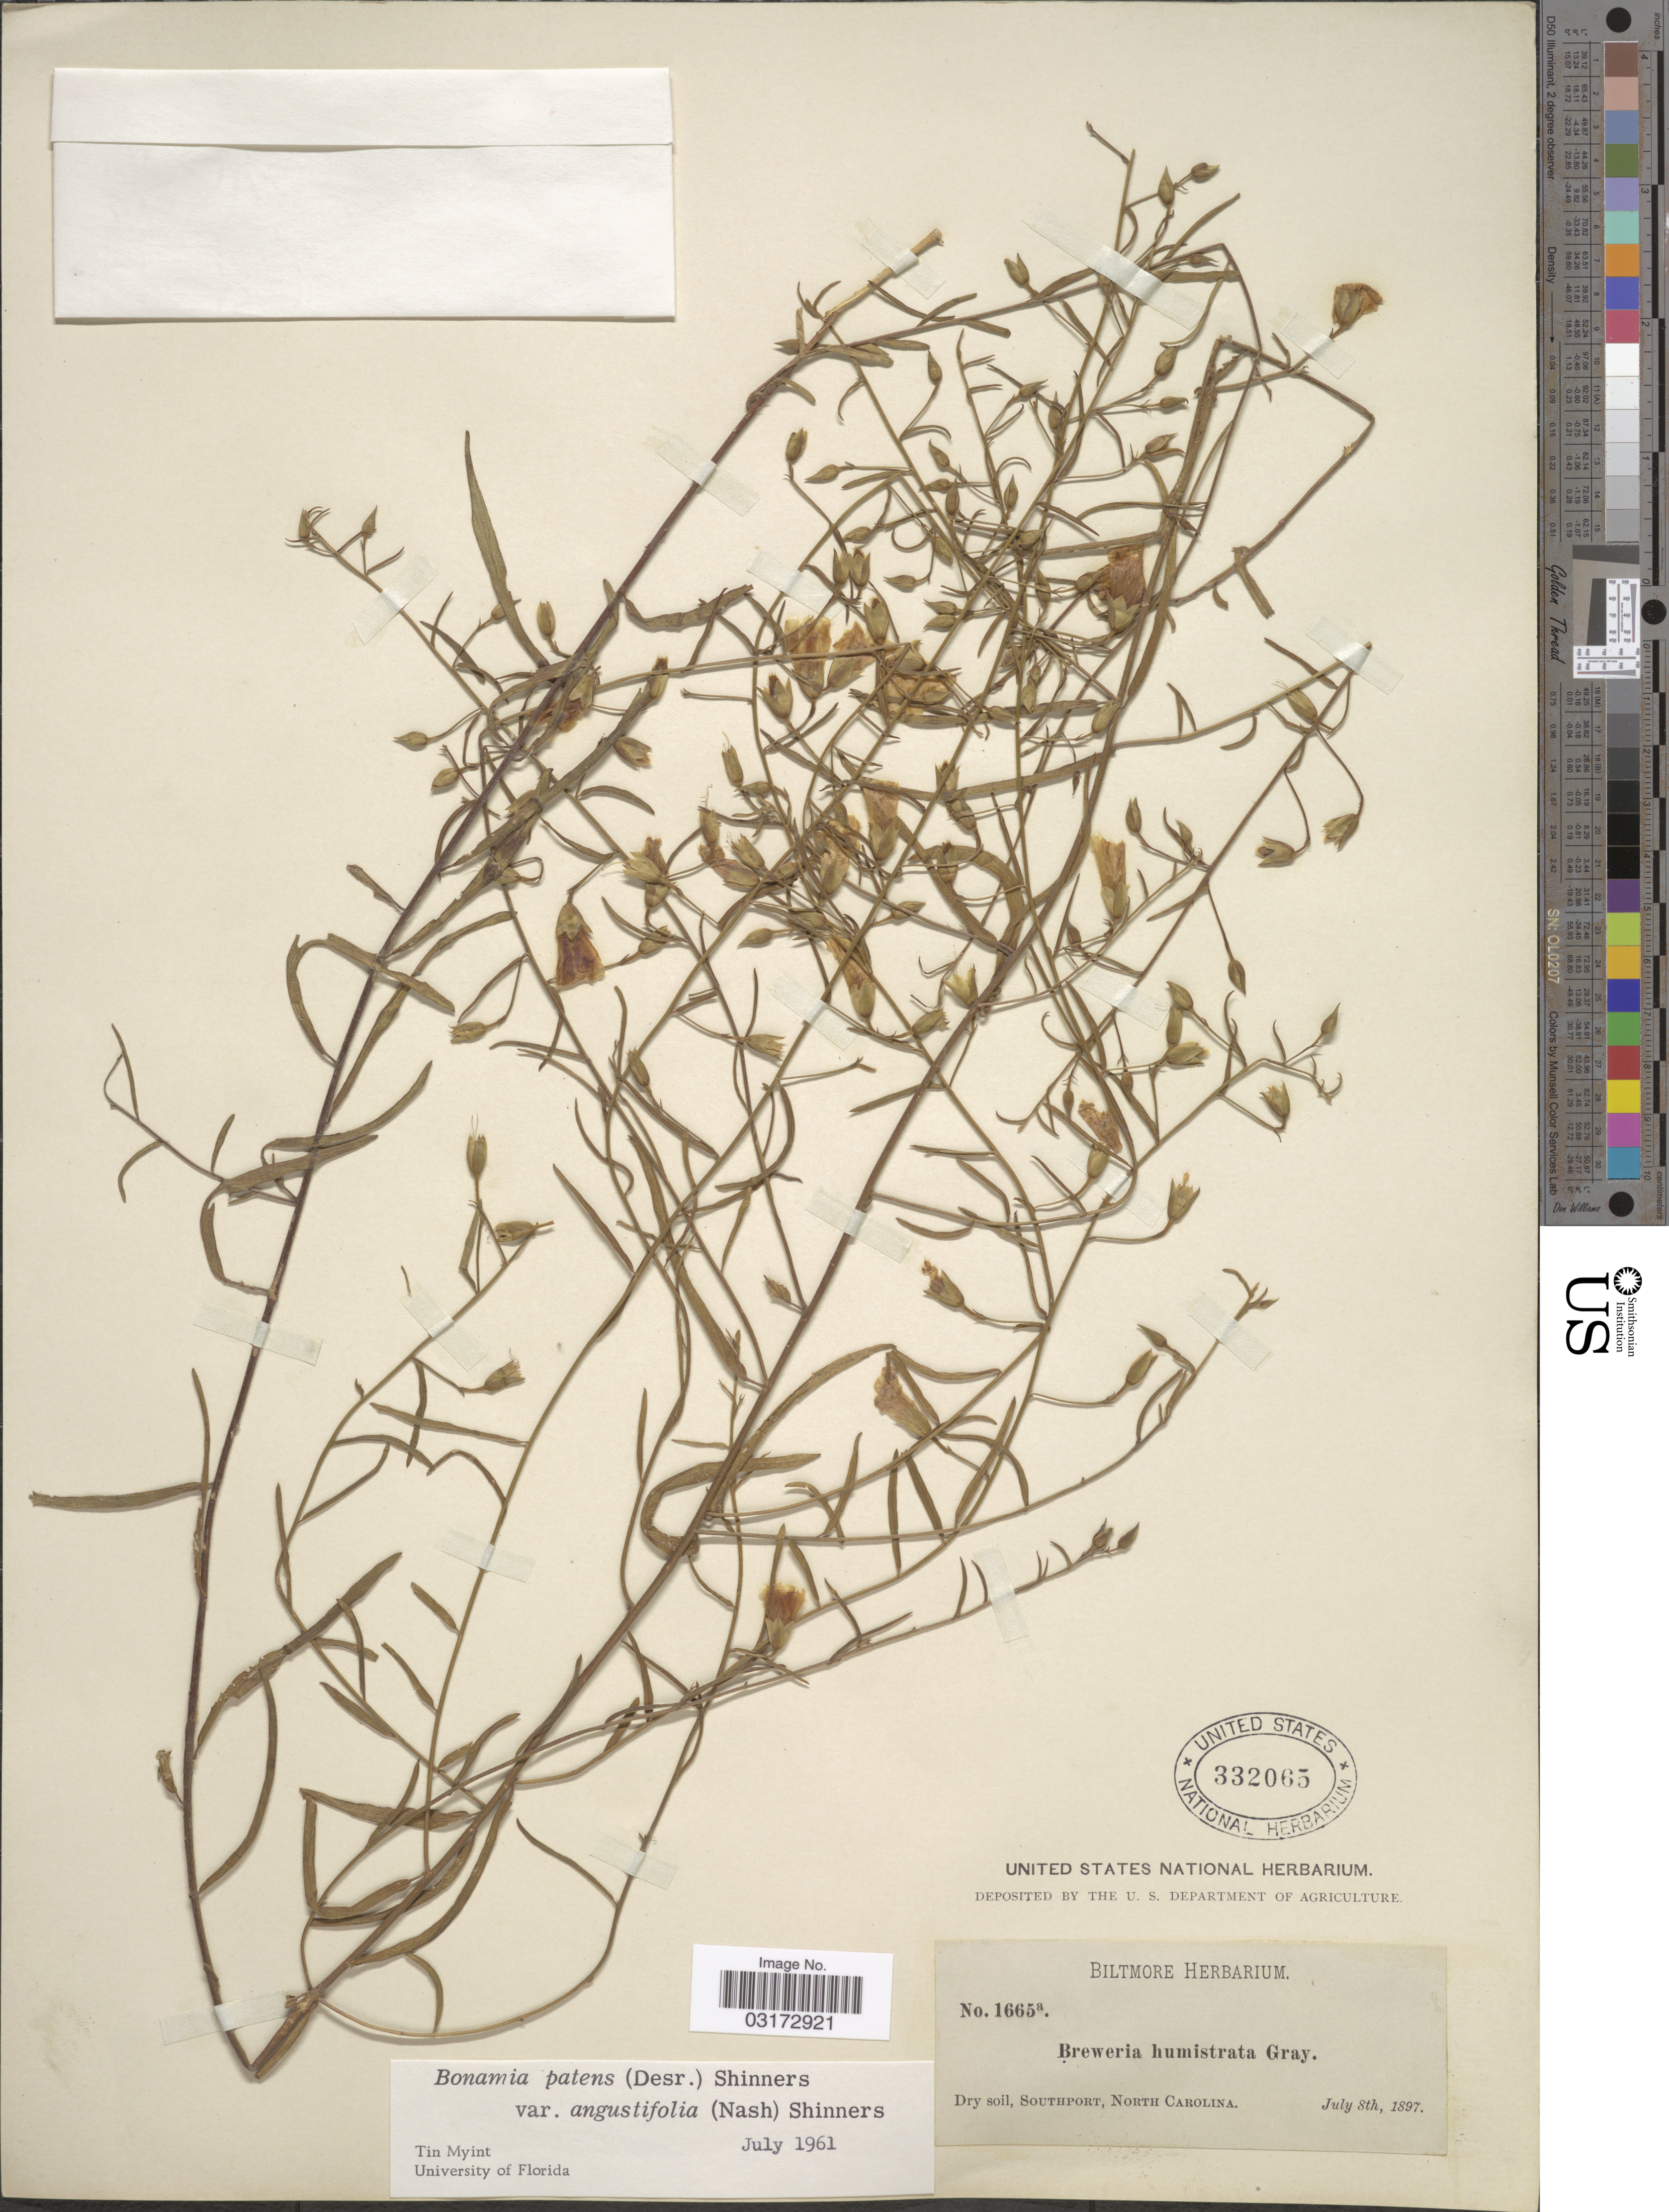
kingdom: Plantae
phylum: Tracheophyta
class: Magnoliopsida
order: Solanales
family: Convolvulaceae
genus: Stylisma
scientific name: Stylisma angustifolia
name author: (Nash) House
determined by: Strong, Mark T., (BOT), Smithsonian Institution - National Museum of Natural History (UNITED STATES)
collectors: ex herb. Biltmore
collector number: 1665a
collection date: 1897-07-08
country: United States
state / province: North Carolina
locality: Dry soil, Southport.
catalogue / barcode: US 332065